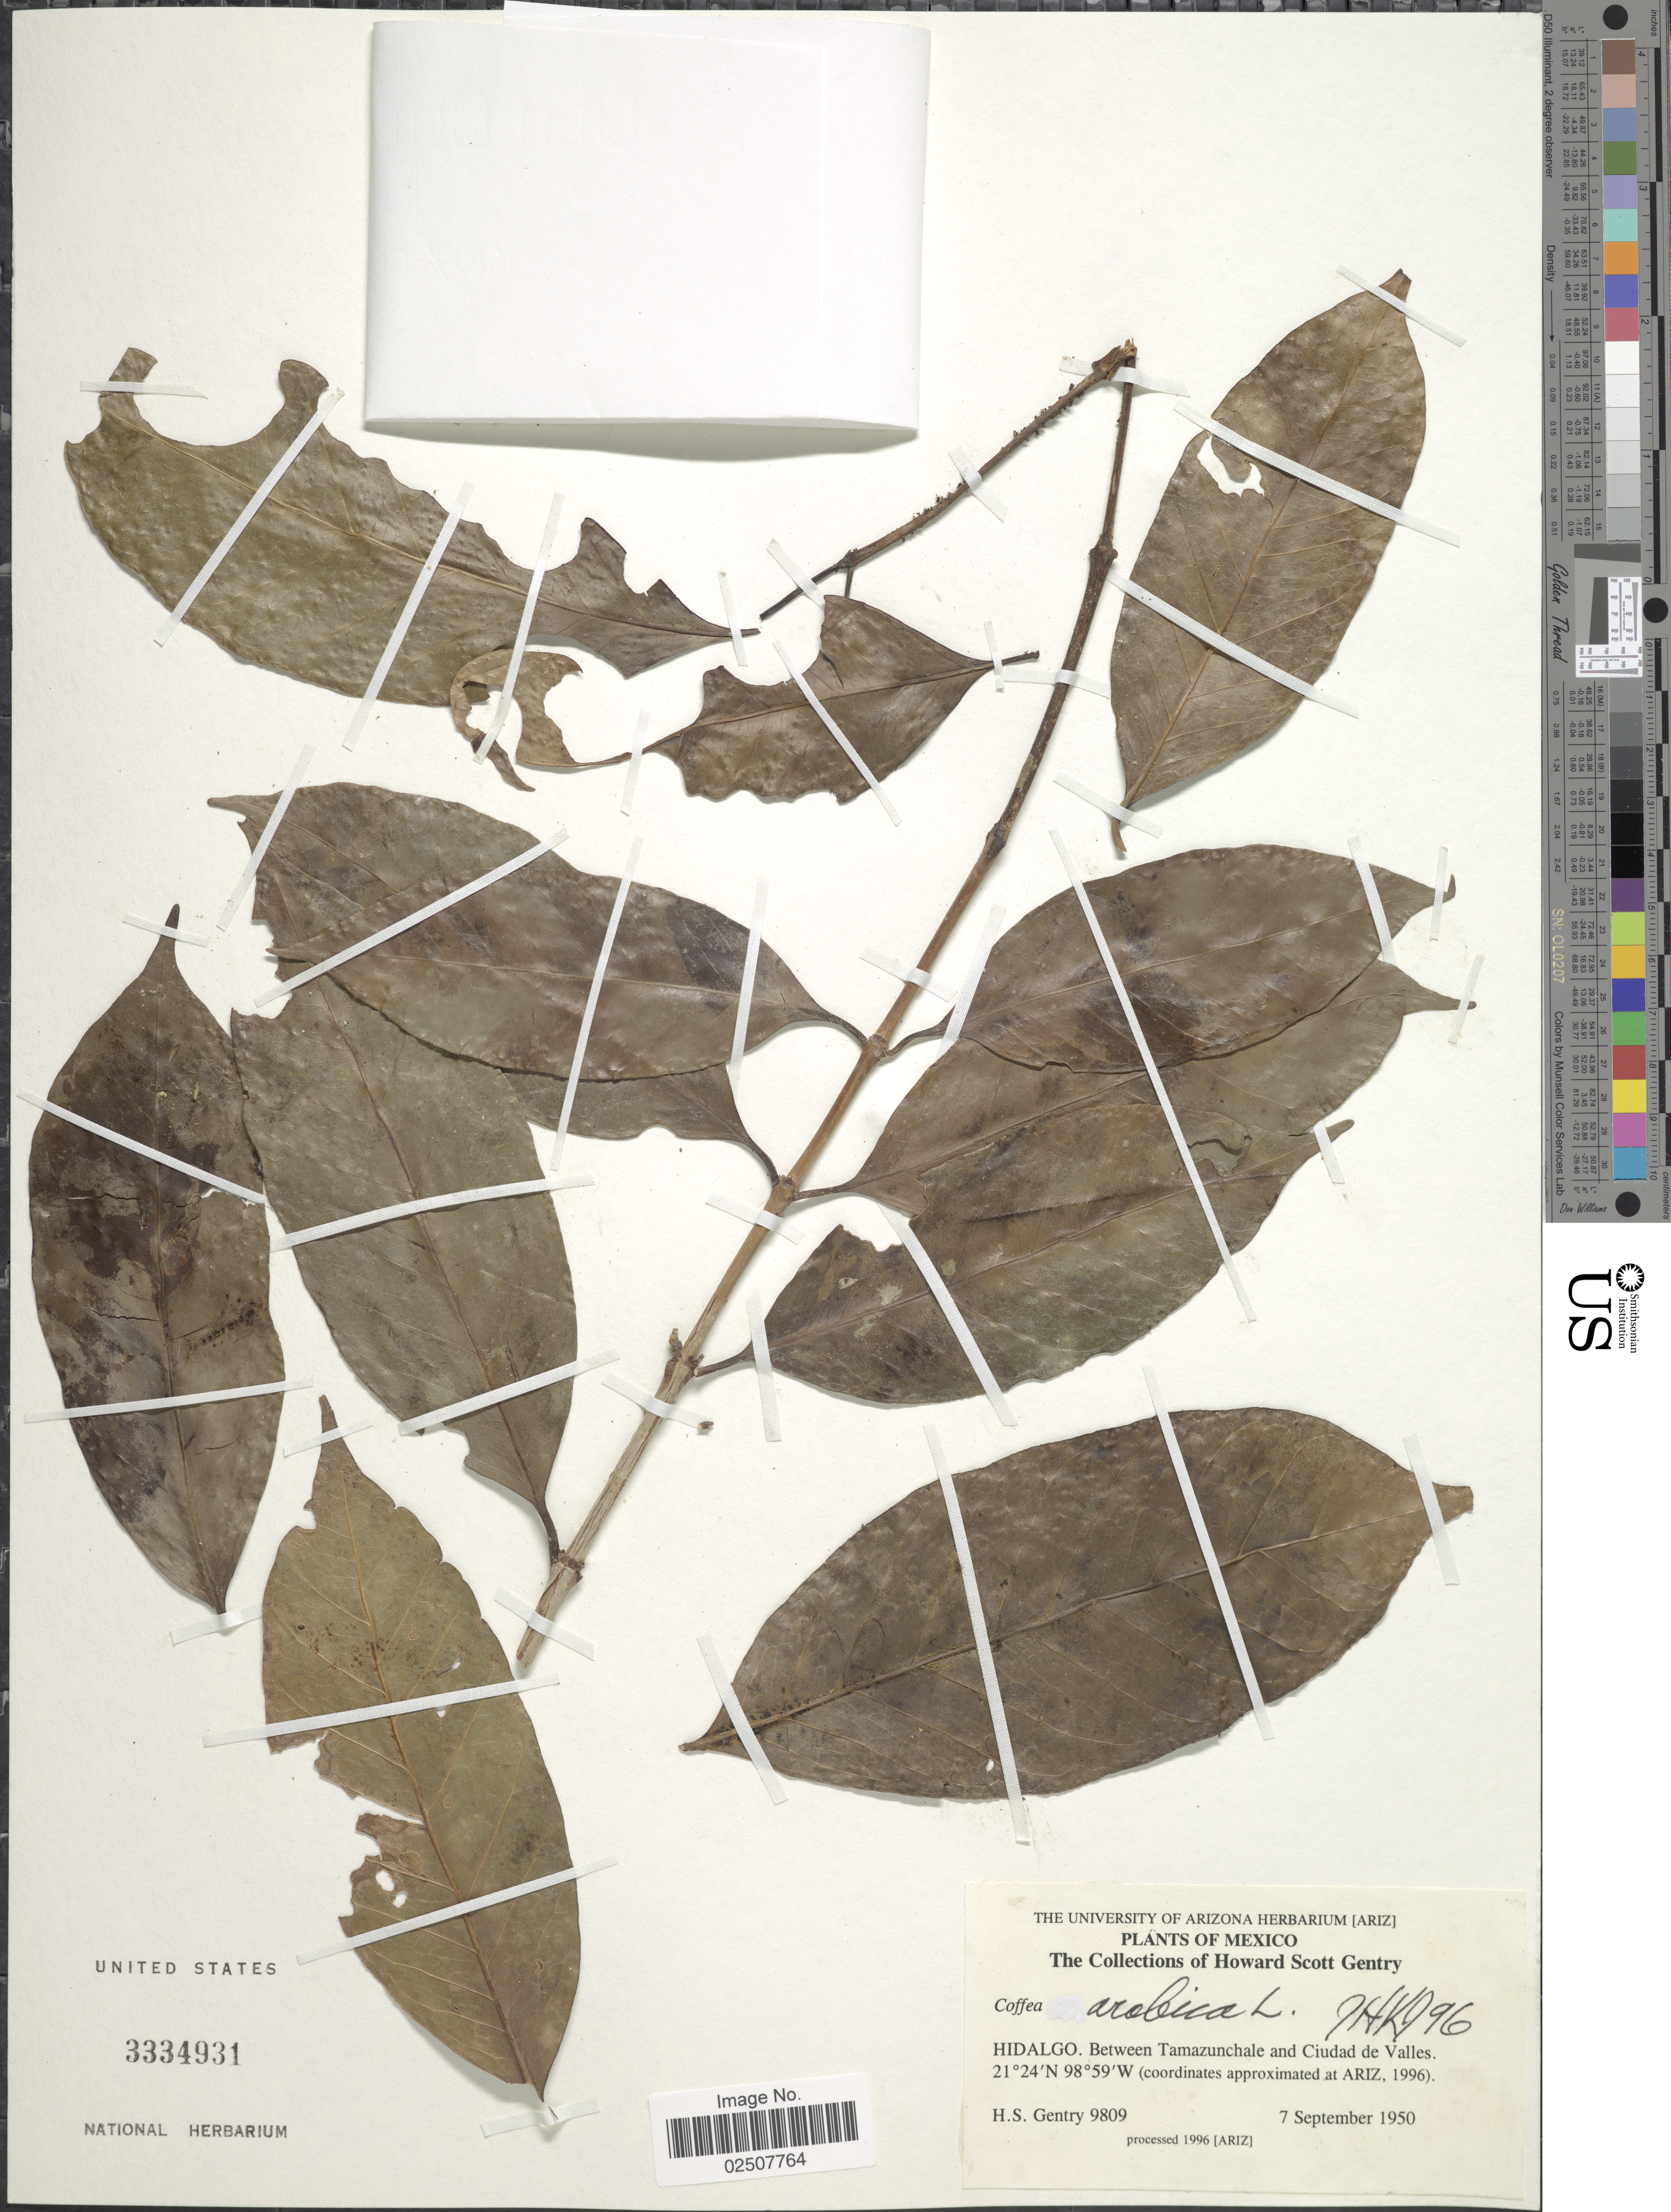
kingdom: Plantae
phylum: Tracheophyta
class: Magnoliopsida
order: Gentianales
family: Rubiaceae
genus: Coffea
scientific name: Coffea arabica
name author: L.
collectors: H. S. Gentry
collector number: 9809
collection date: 1950-09-07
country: Mexico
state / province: Hidalgo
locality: Between Tamazunchale and Ciudad de Valles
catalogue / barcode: US 3334931